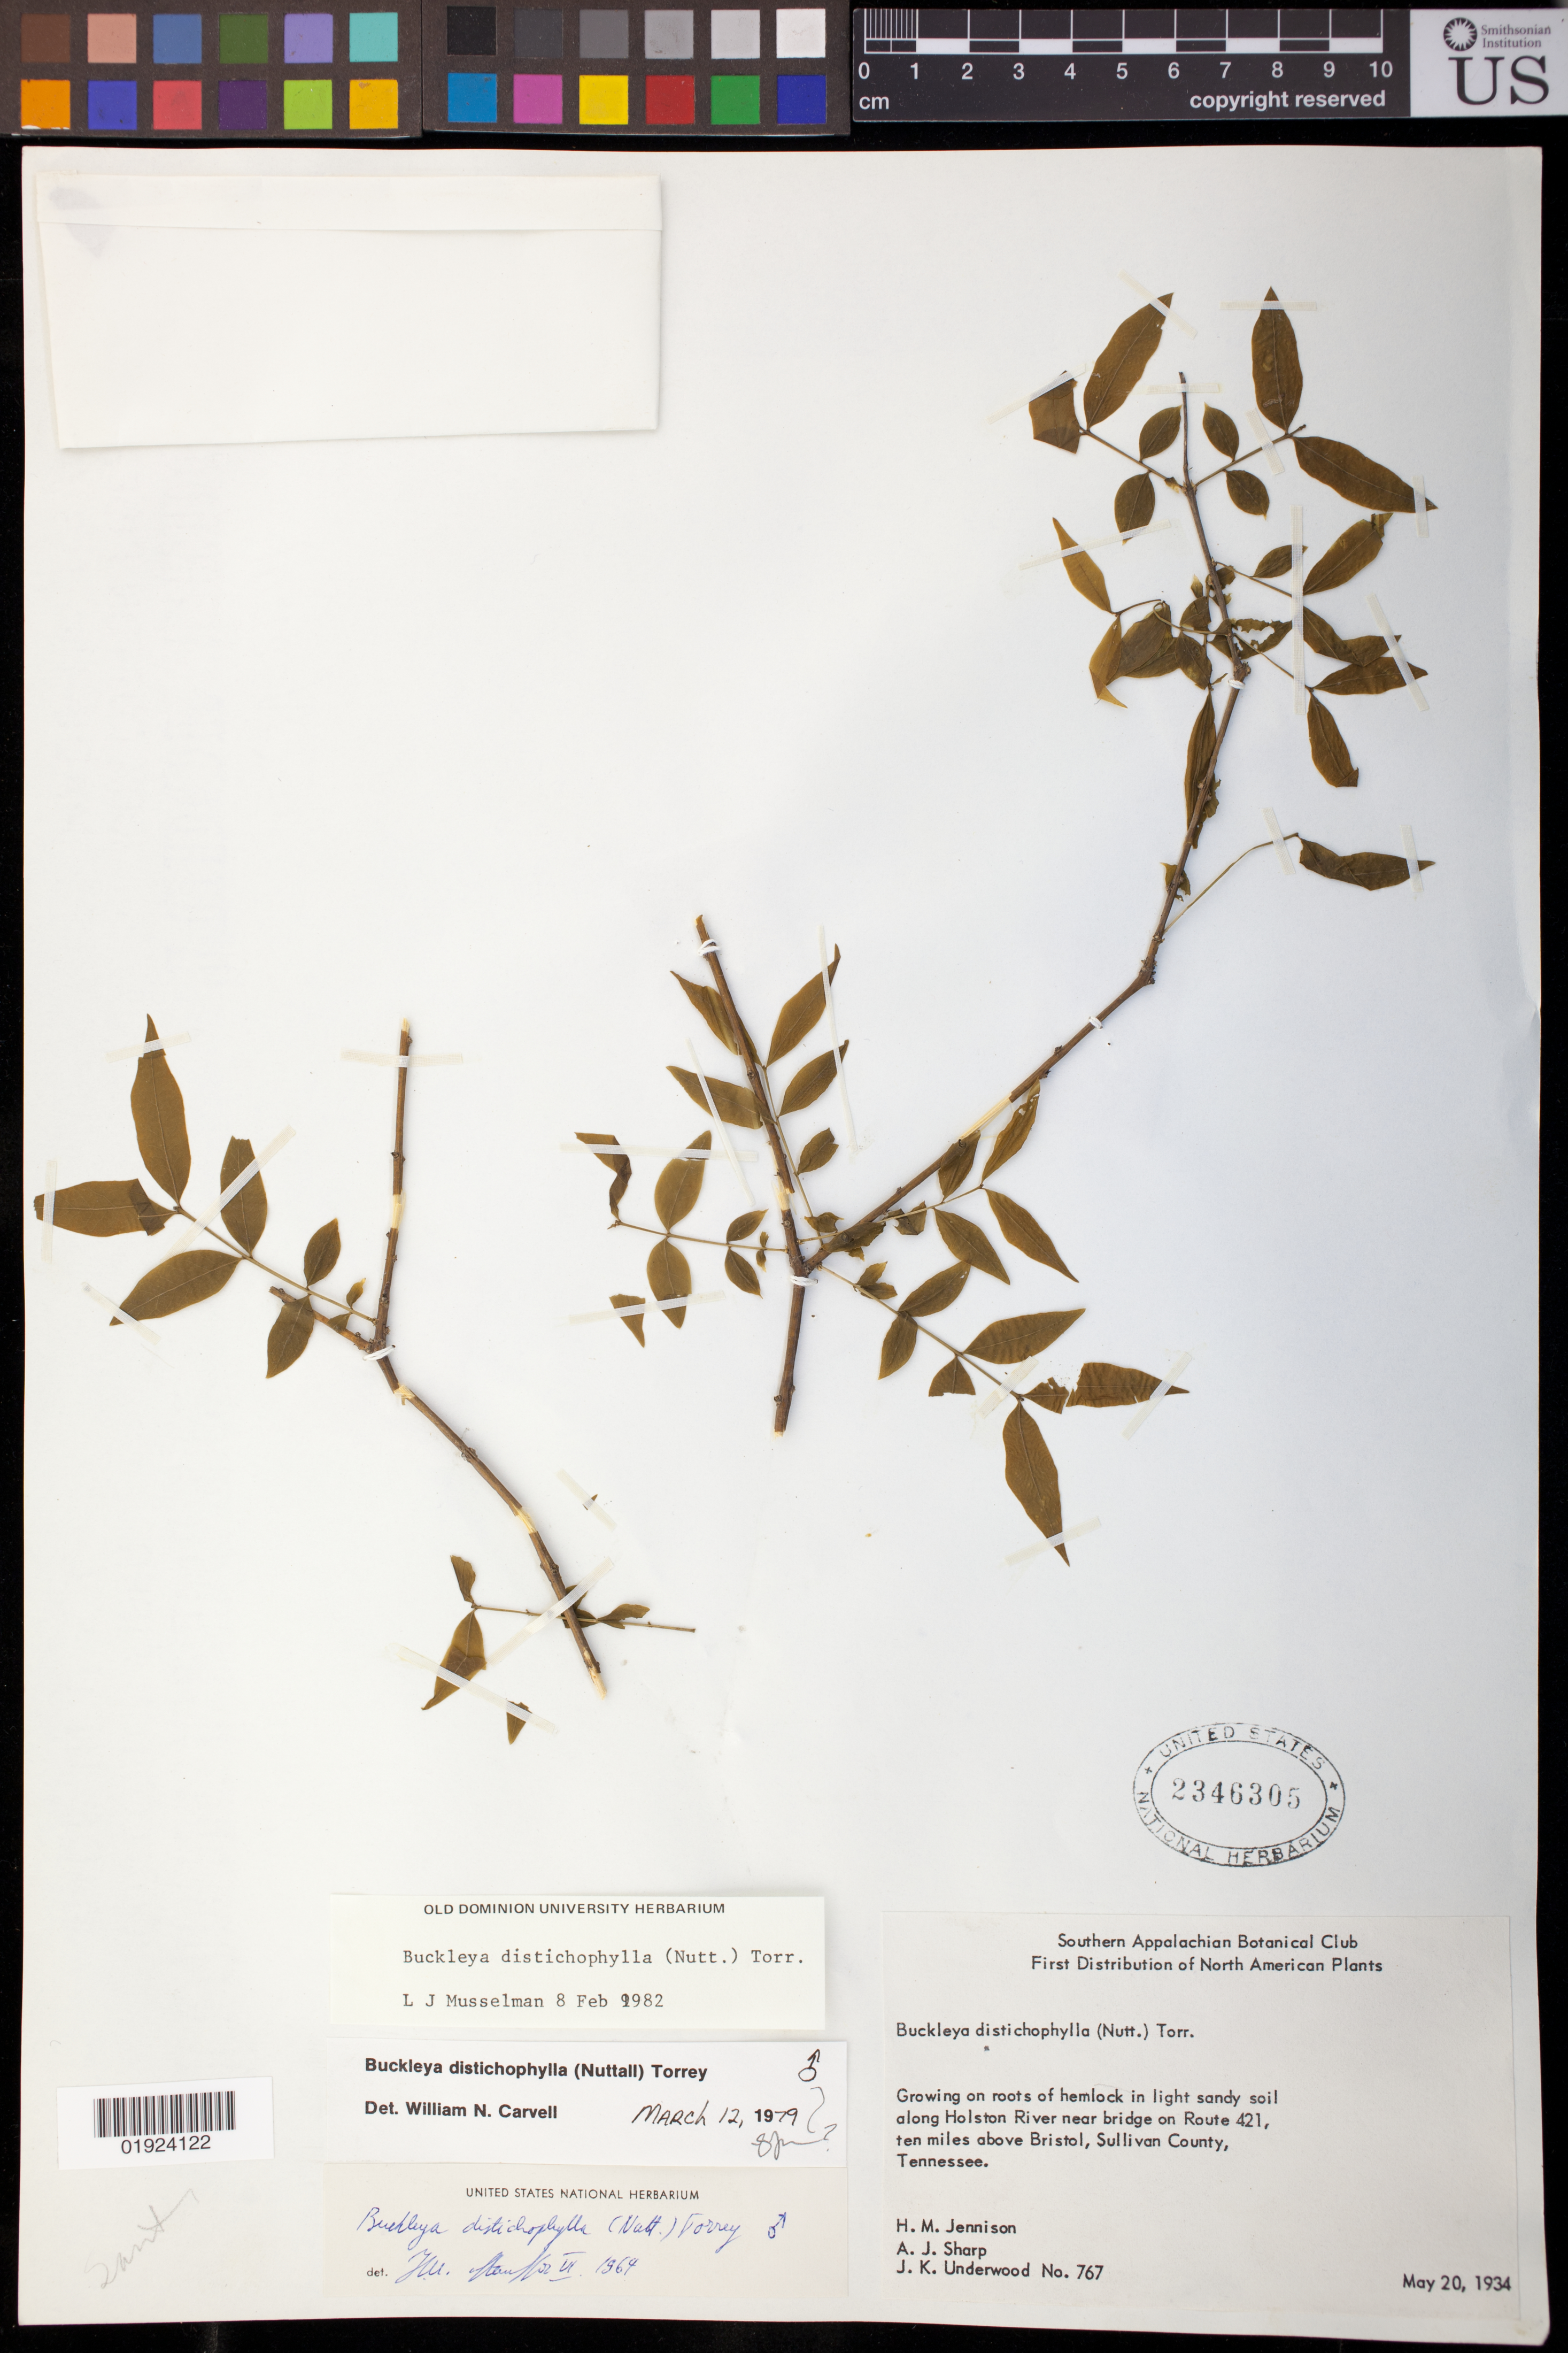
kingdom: Plantae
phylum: Tracheophyta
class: Magnoliopsida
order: Santalales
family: Thesiaceae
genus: Buckleya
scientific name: Buckleya distichophylla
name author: (Nutt.) Torr.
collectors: H. Jennison, A. J. Sharp & J. K. Underwood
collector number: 767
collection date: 1934-05-20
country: United States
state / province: Tennessee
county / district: Sullivan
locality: Along Holston River near bridge on Route 421, ten miles above Bristol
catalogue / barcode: US 2346305